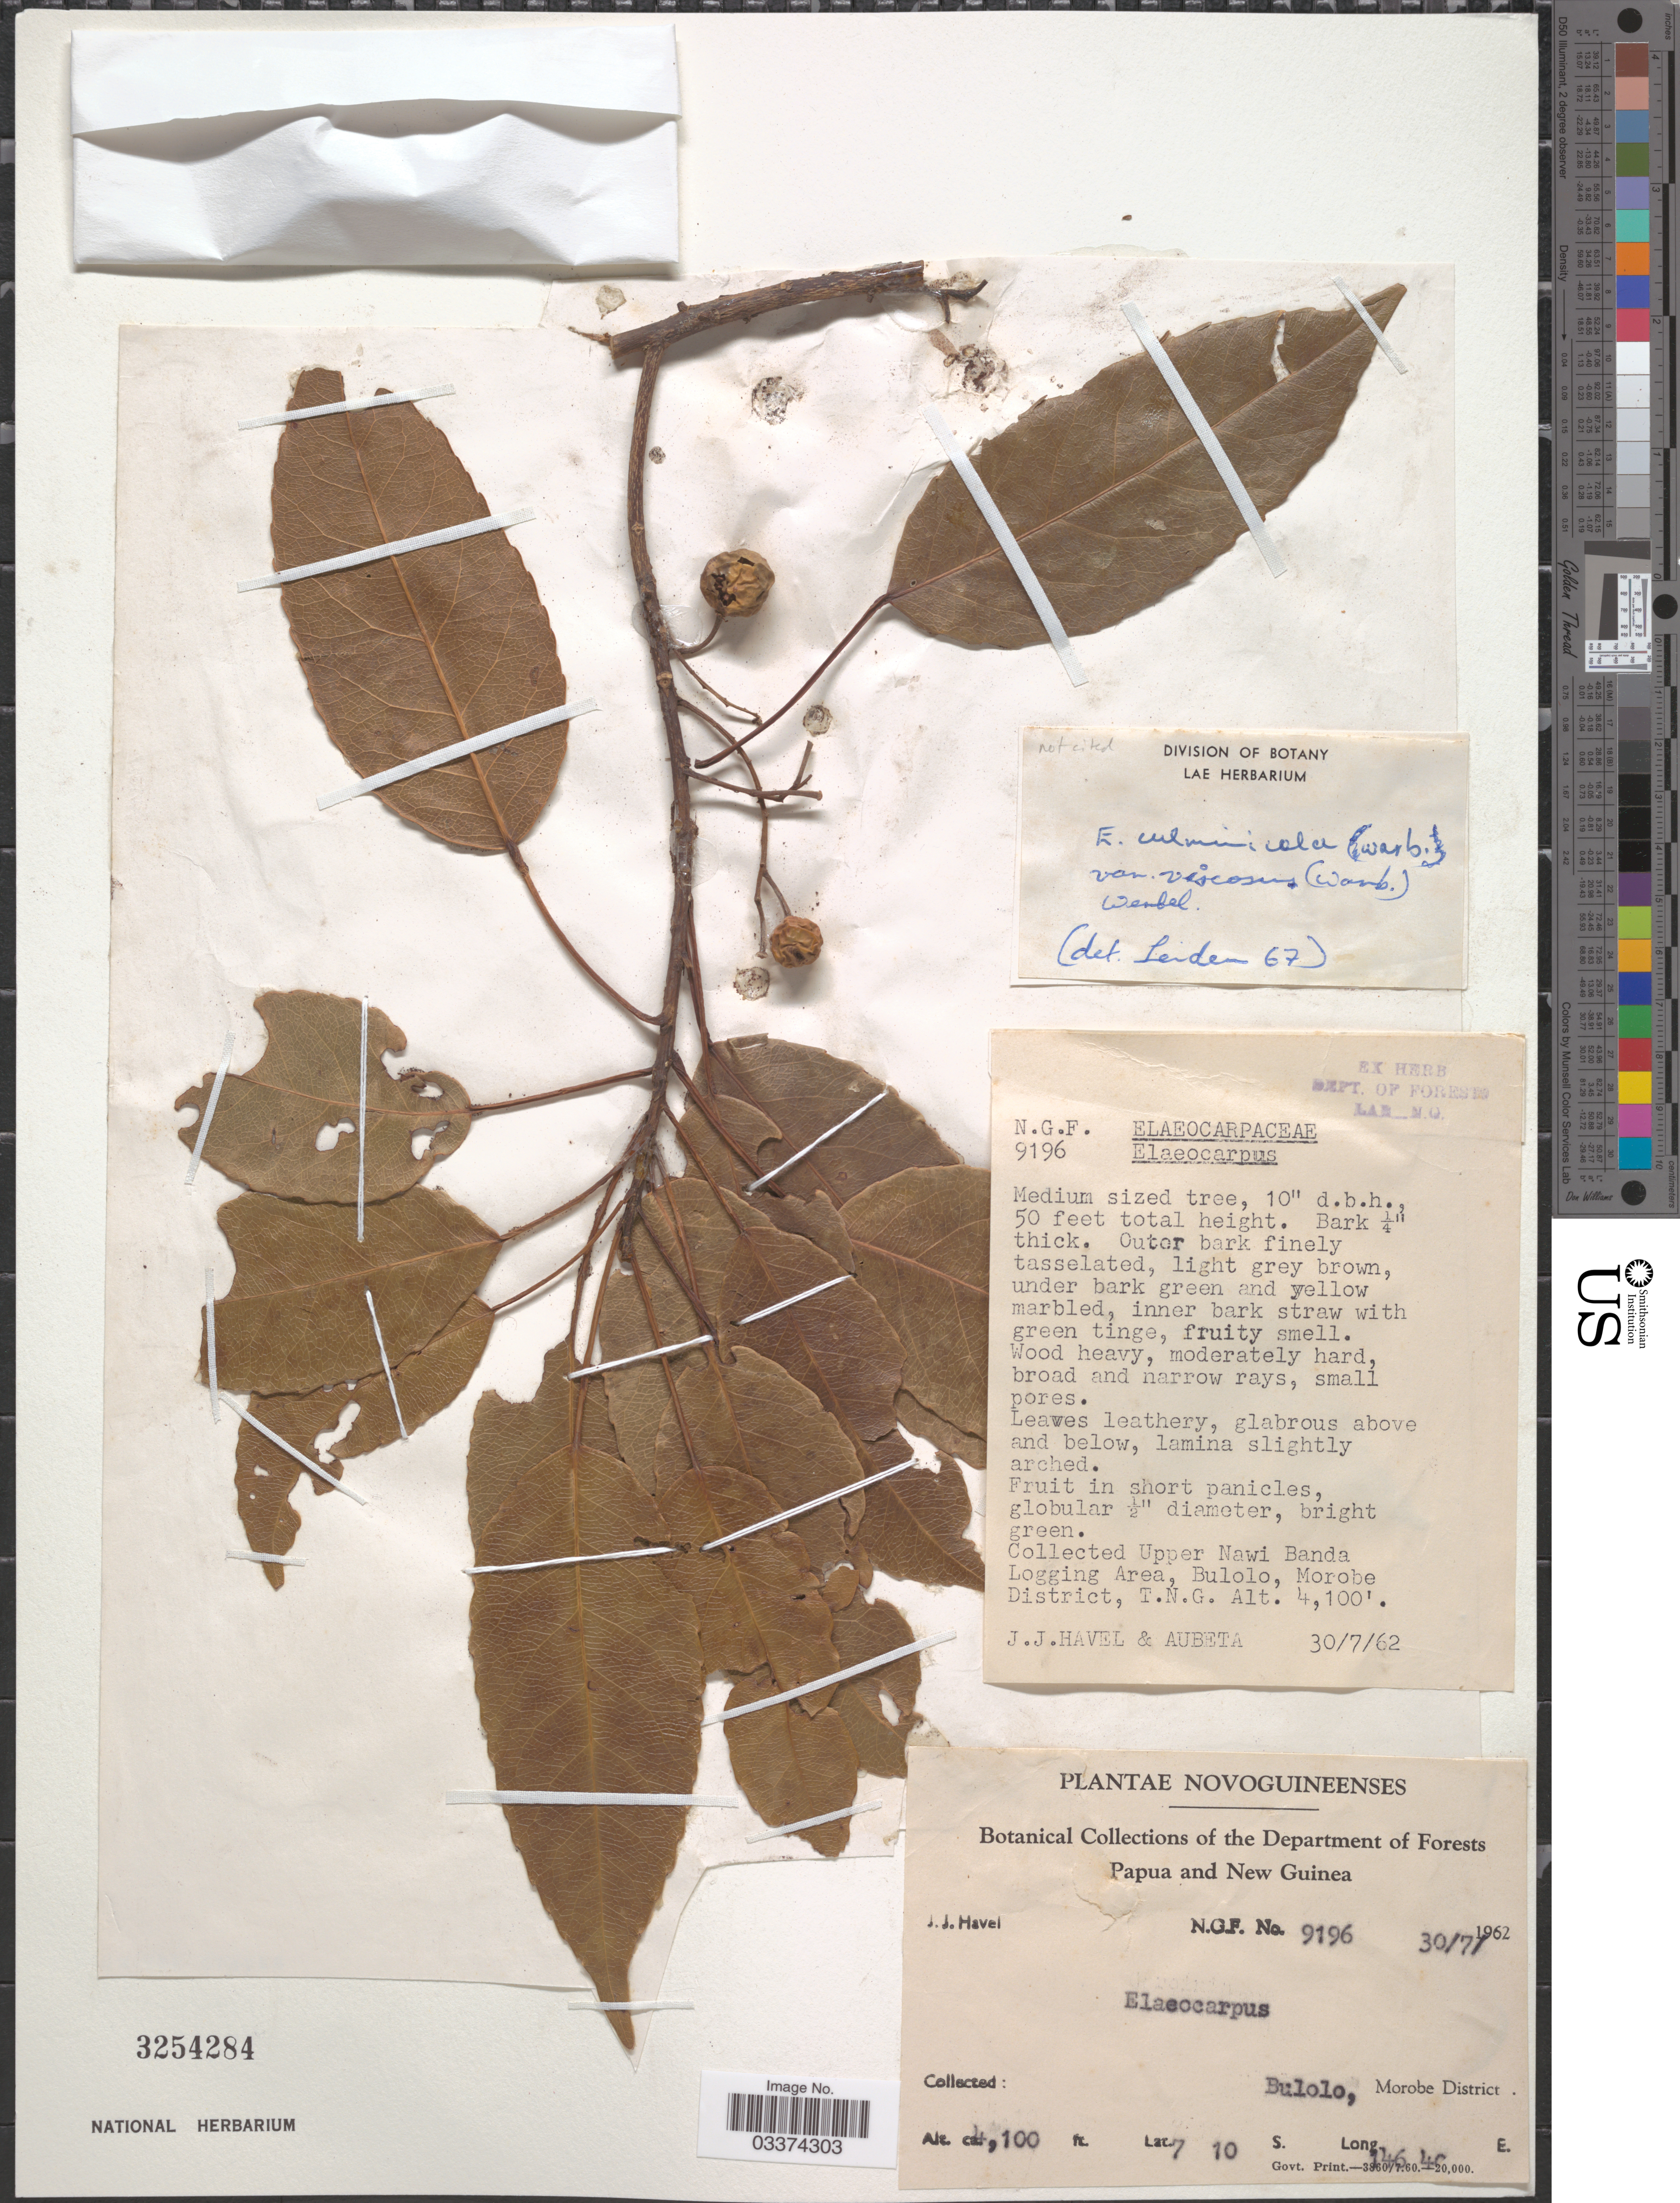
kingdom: Plantae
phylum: Tracheophyta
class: Magnoliopsida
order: Oxalidales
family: Elaeocarpaceae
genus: Elaeocarpus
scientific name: Elaeocarpus culminicola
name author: Warb.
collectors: J. Havel & Aubeta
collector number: NGF9196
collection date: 1962-07-30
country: Papua New Guinea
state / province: Morobe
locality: Novoguineenses, Bulolo, Morobe District, Upper Nawi Banda, Logging Area, T.N.G.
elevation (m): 1250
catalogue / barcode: US 3254284